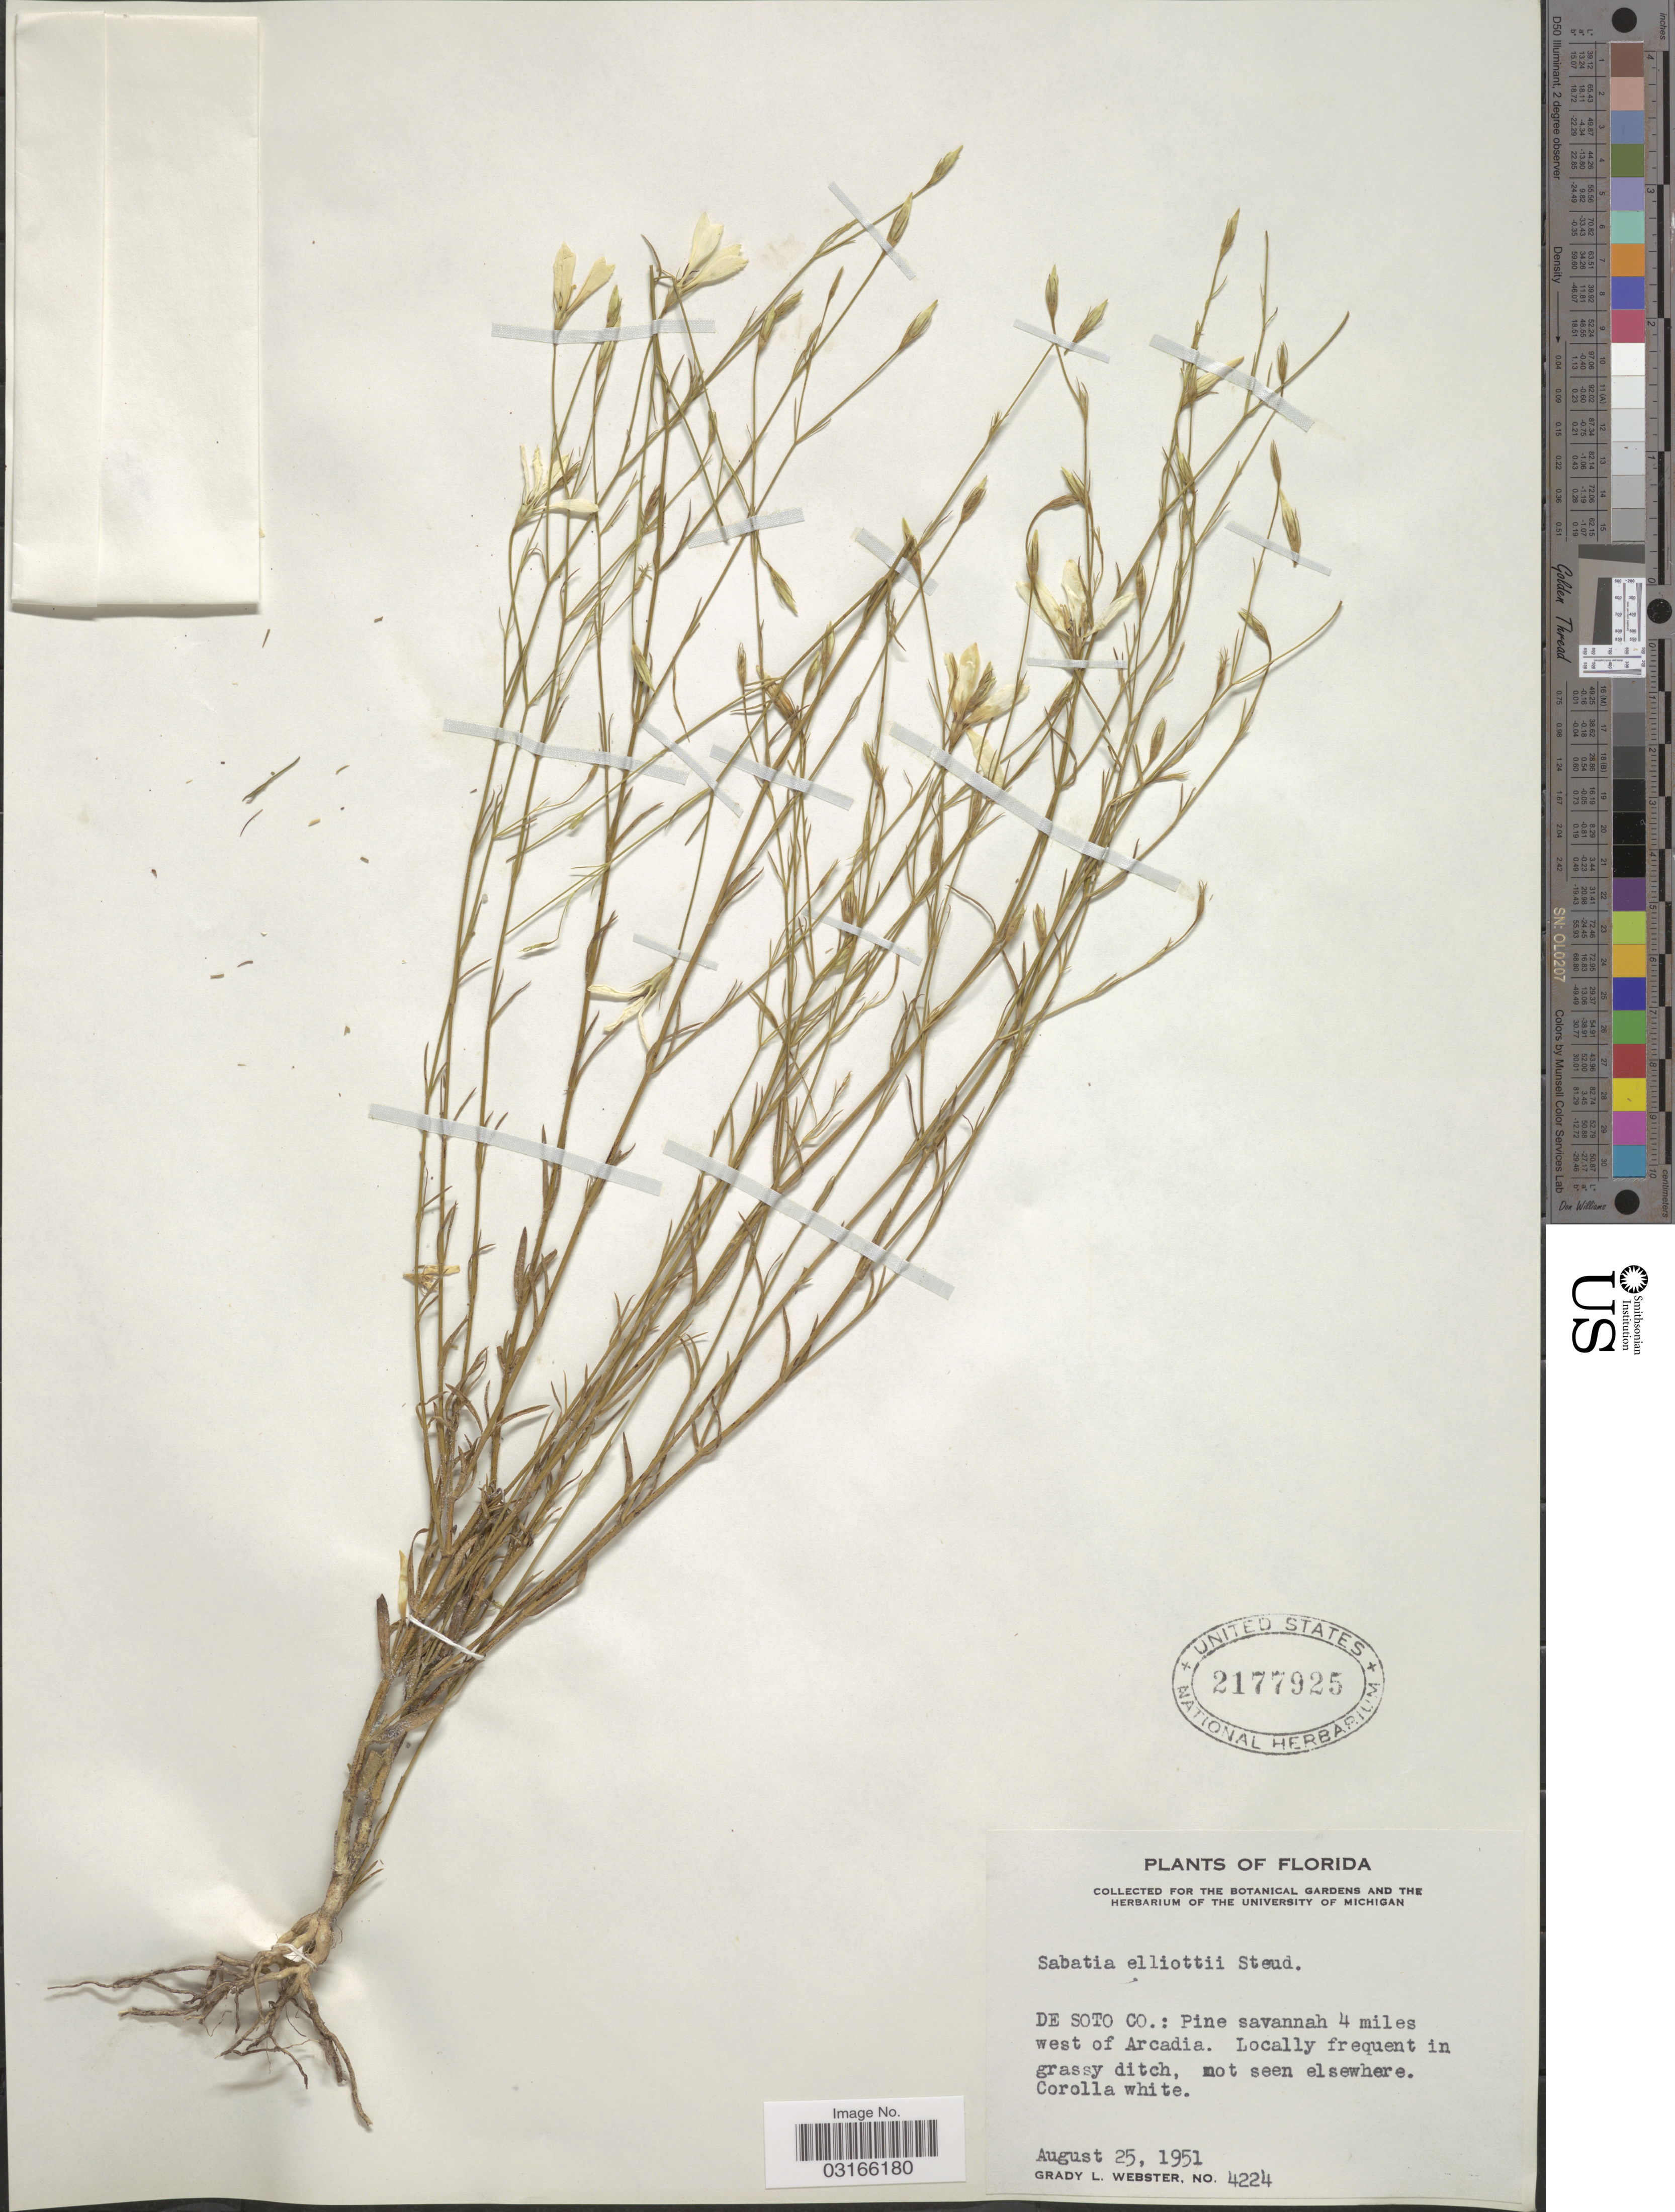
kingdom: Plantae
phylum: Tracheophyta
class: Magnoliopsida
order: Gentianales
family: Gentianaceae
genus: Sabatia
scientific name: Sabatia brevifolia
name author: Raf.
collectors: G. L. Webster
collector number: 4224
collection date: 1951-08-25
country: United States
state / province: Florida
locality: De Soto Co.: Pine savannah 4 miles west of Arcadia.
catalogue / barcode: US 2177925